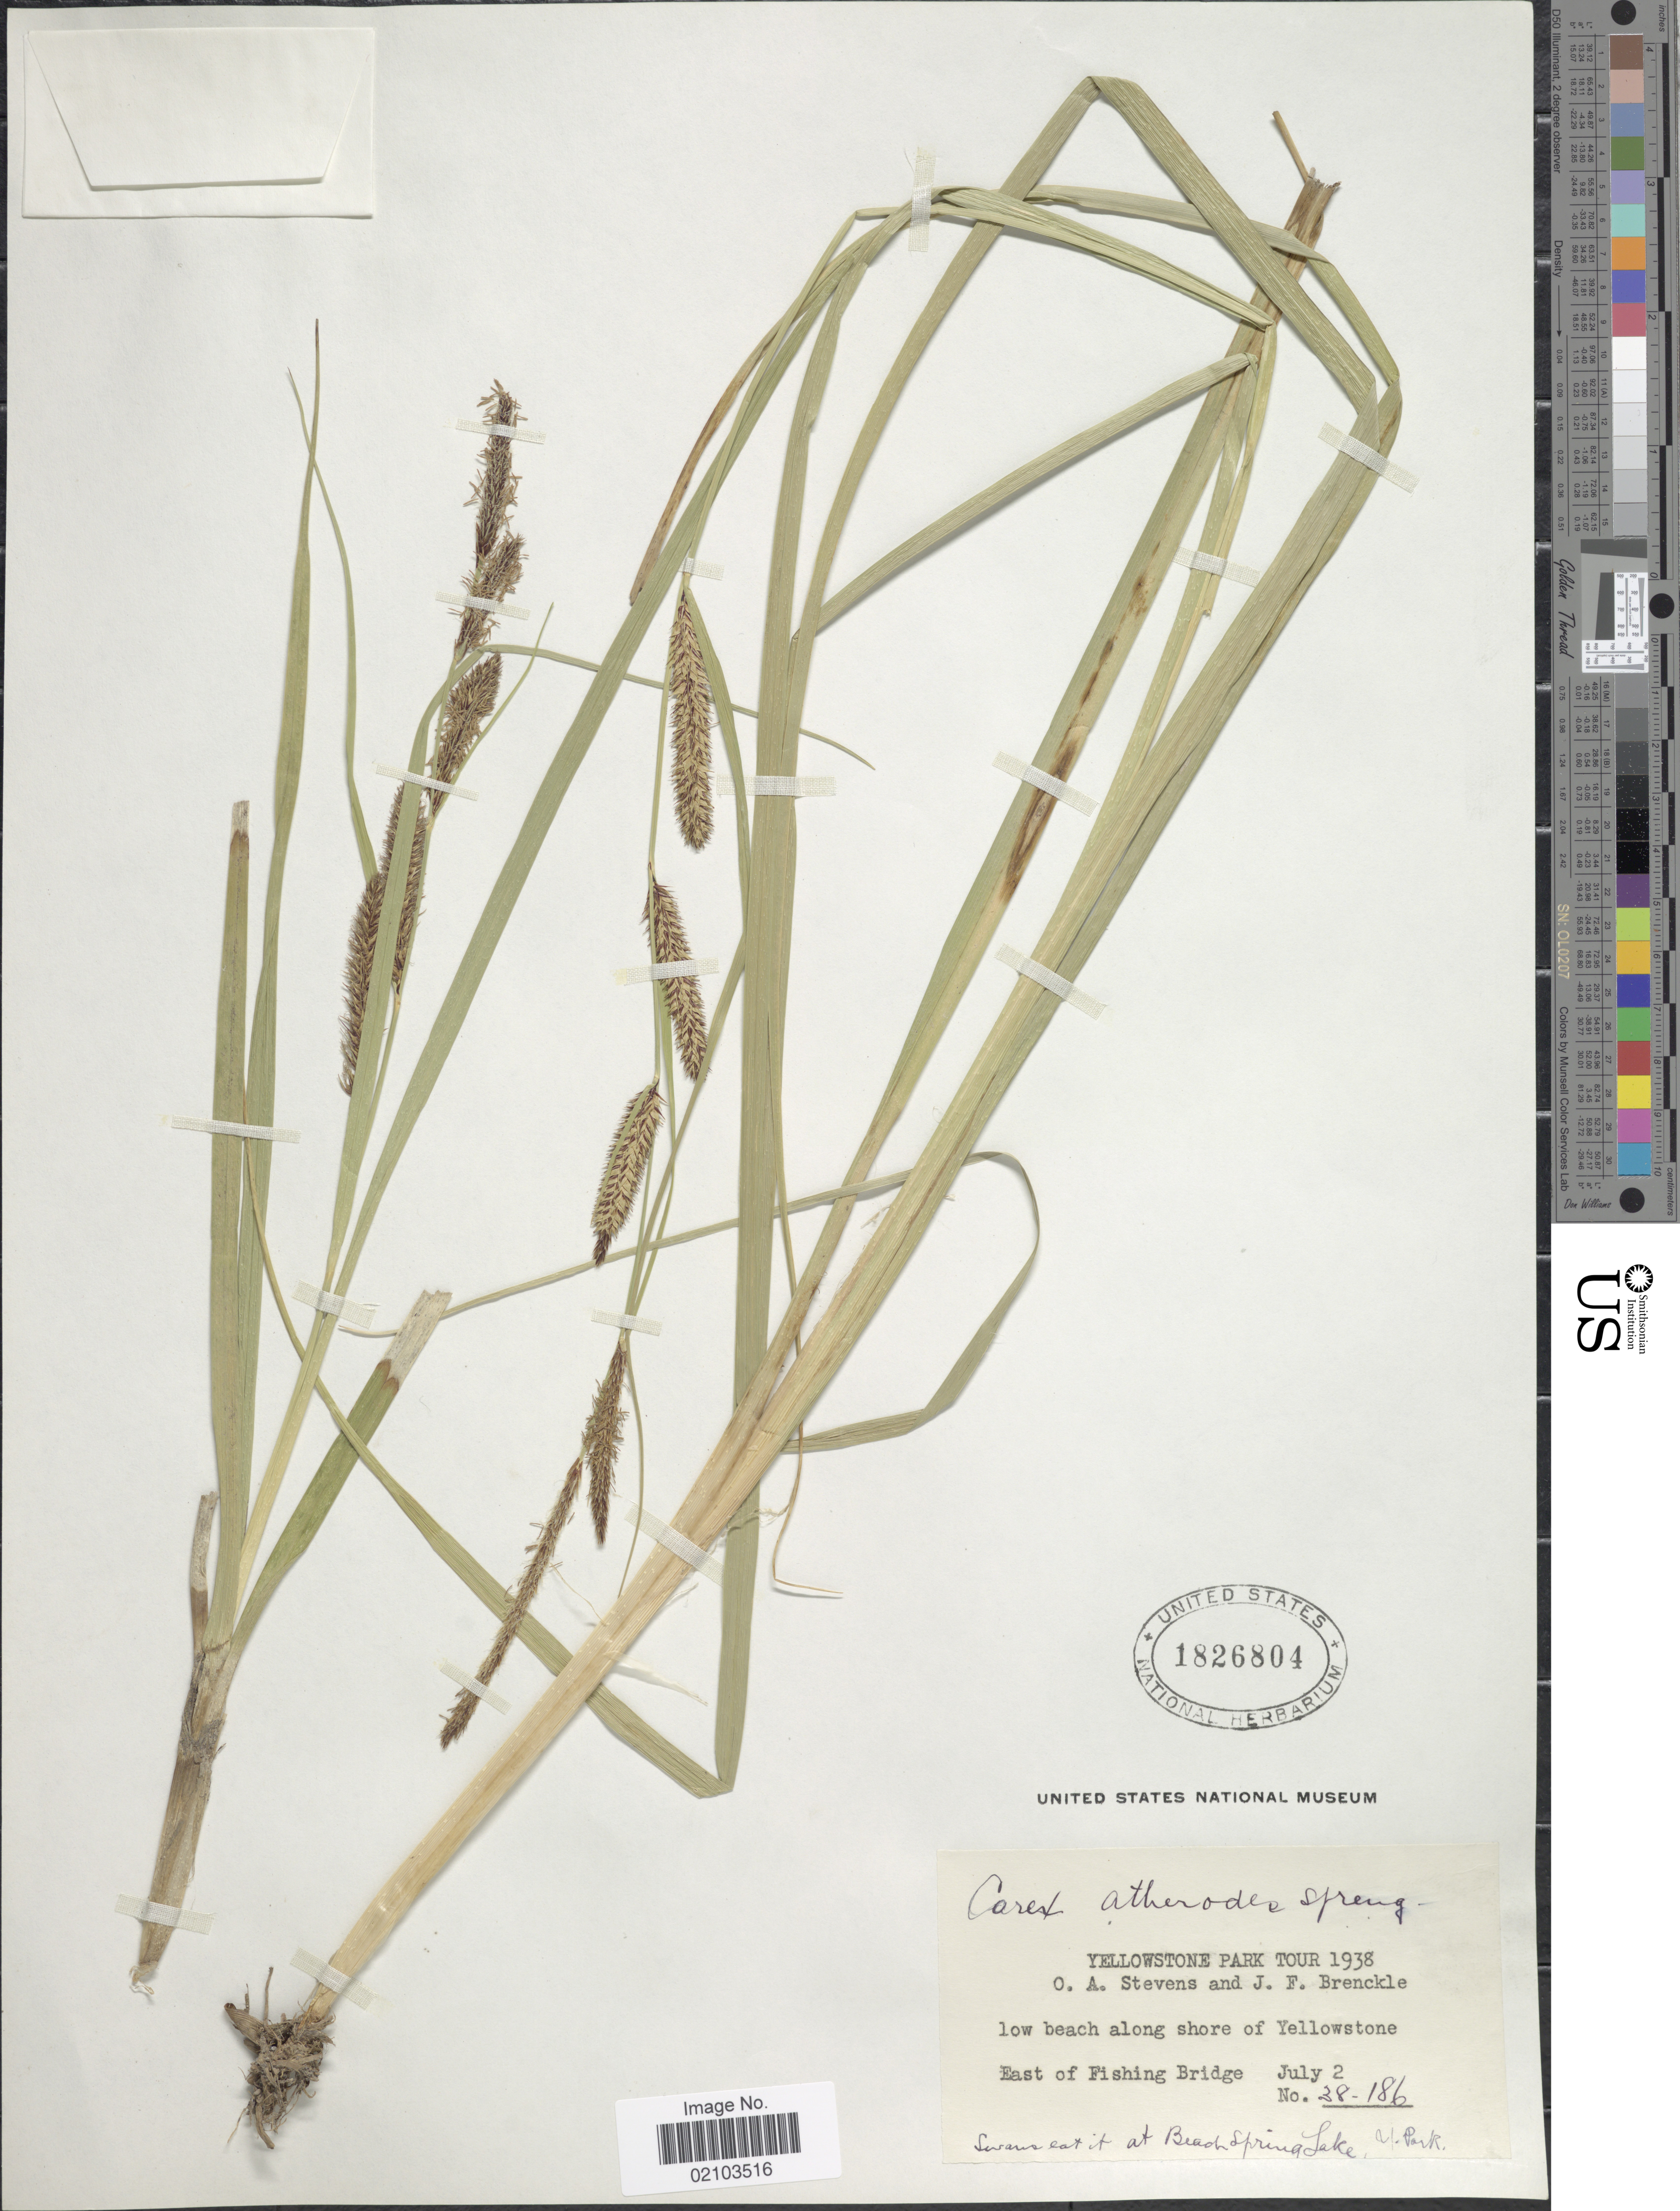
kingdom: Plantae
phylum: Tracheophyta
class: Liliopsida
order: Poales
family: Cyperaceae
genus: Carex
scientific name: Carex atherodes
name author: Spreng.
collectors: O. A. Stevens & J. Brenckle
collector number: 38-186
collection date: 1938-07-02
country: United States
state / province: Wyoming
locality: Yellowstone Park, low beach along shore of Yellowstone, East of Fishing Bridge, Swans east it at Beach SpringLake, Y. Park.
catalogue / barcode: US 1826804